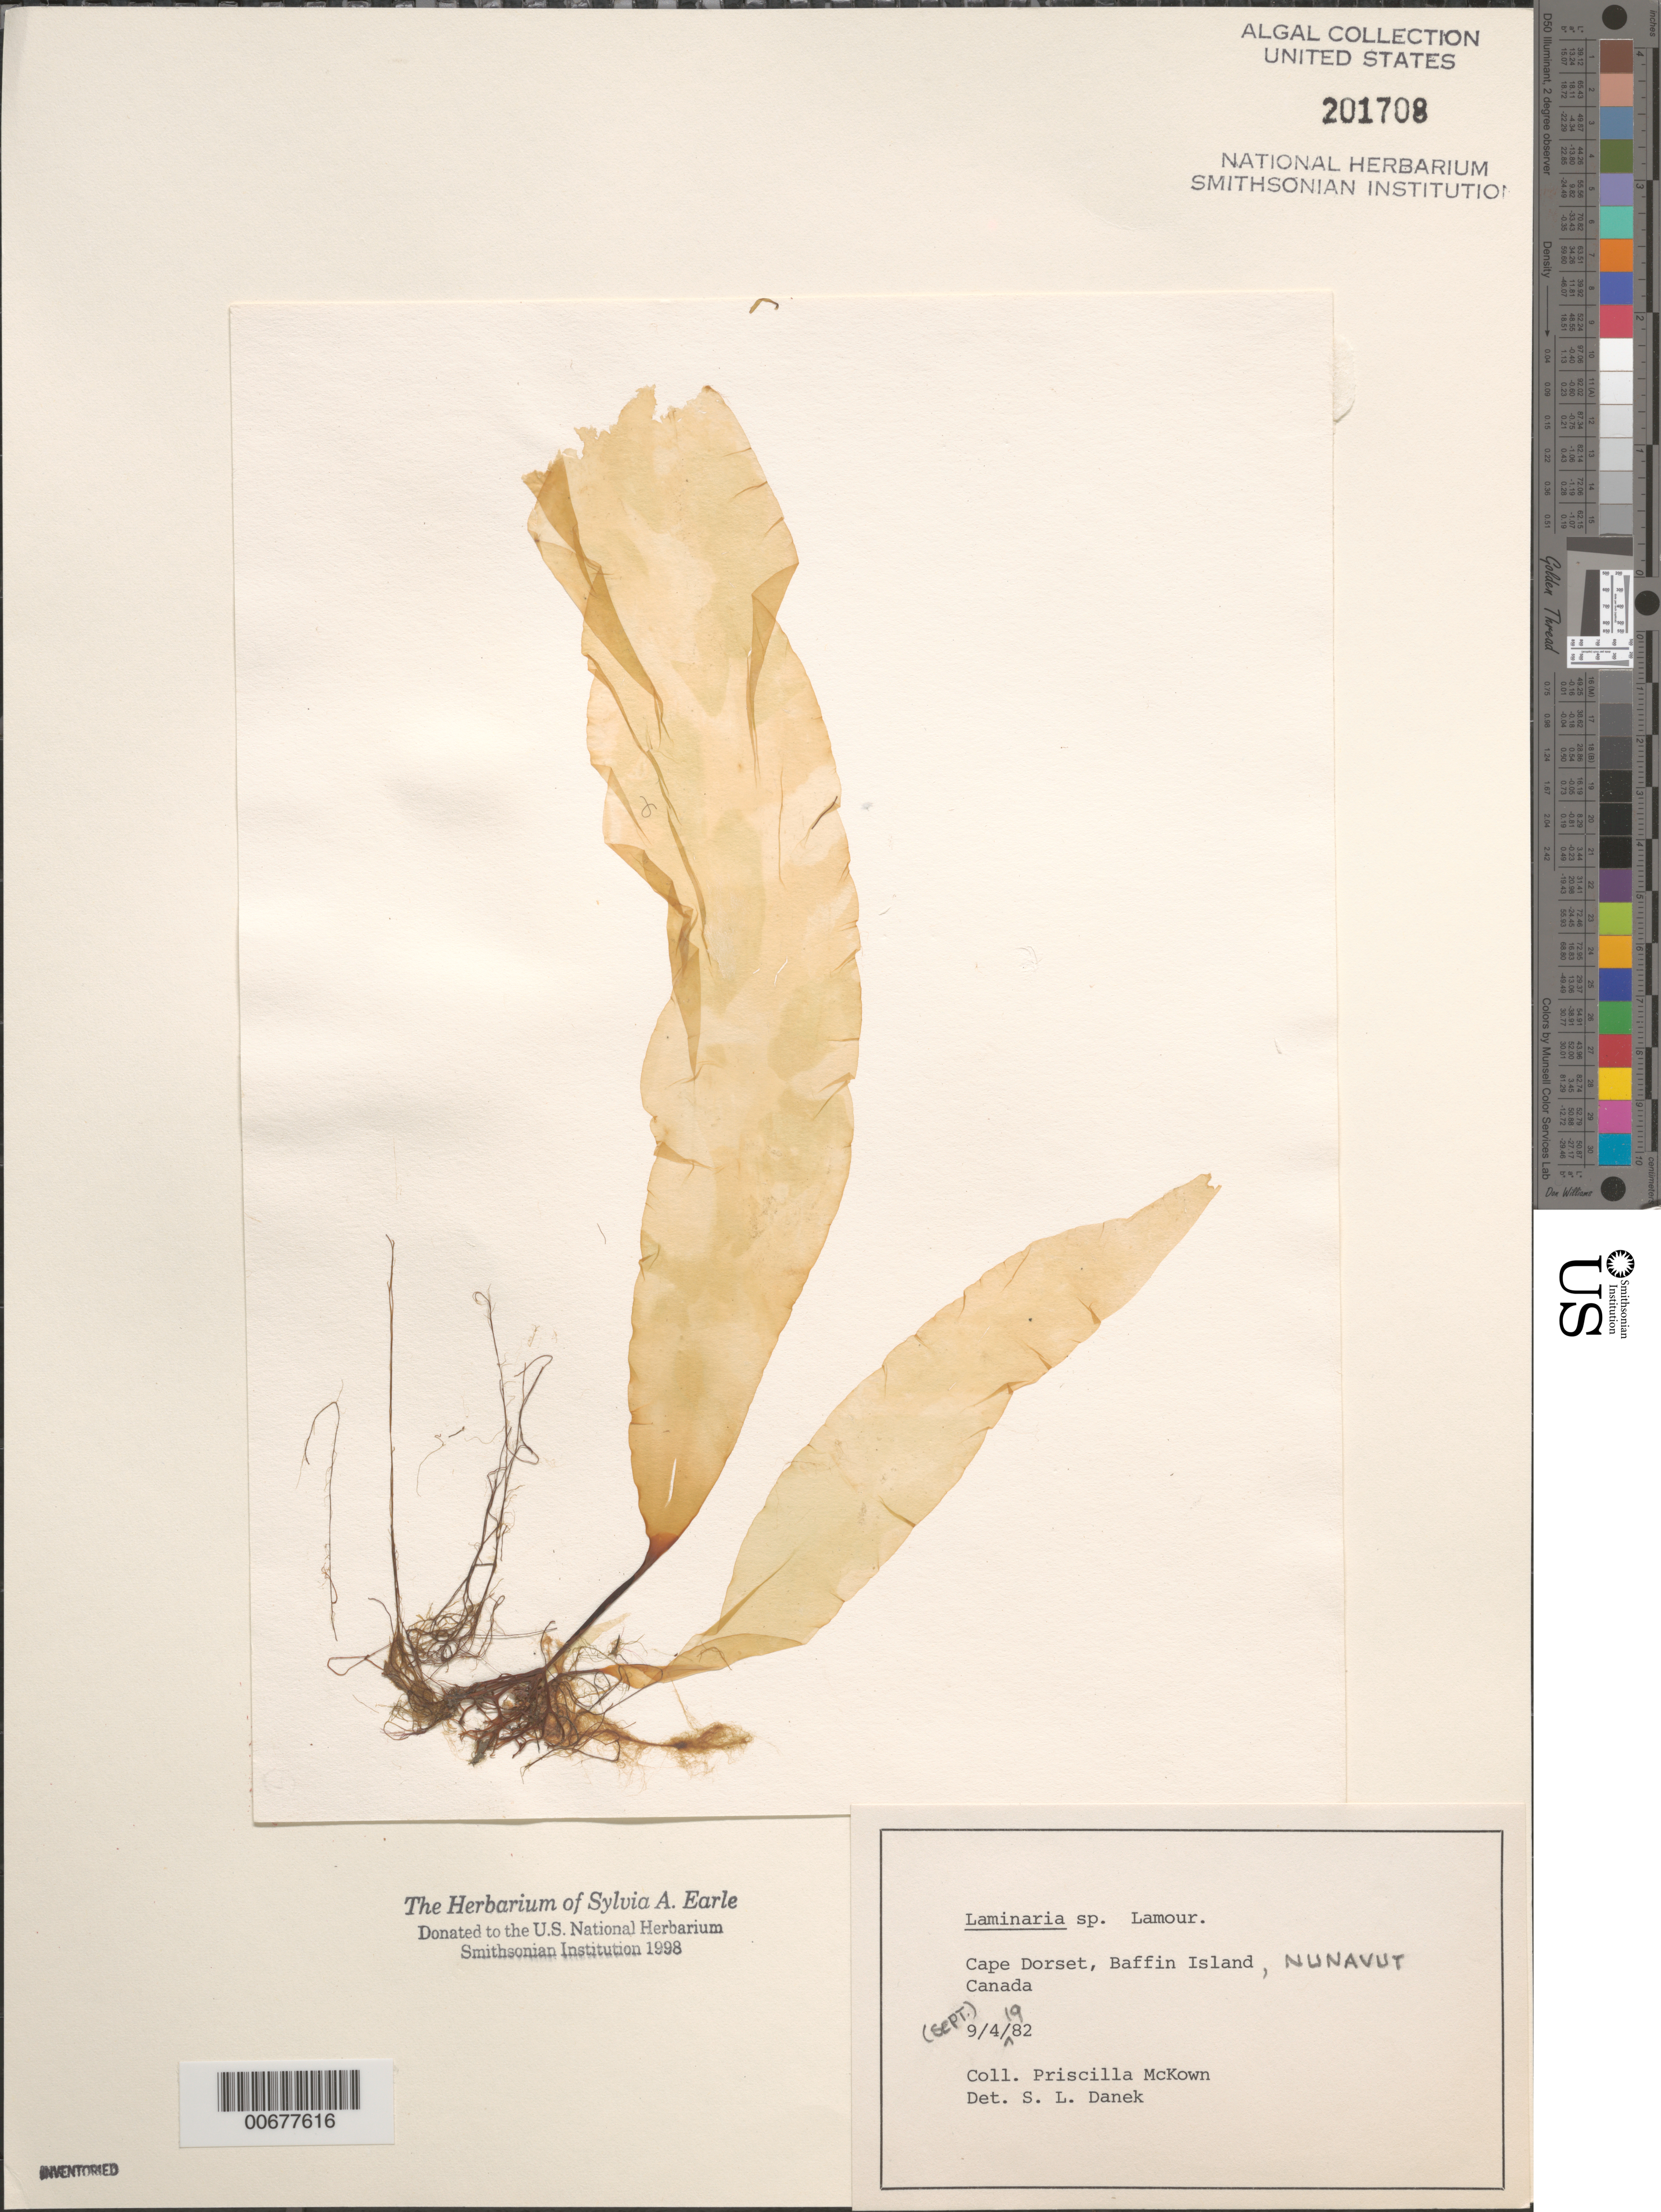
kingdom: Chromista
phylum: Ochrophyta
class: Phaeophyceae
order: Laminariales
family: Laminariaceae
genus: Laminaria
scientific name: Laminaria sp.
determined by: Danek, S. L.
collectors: P. McKown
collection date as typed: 04 Sep 1982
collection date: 1982-09-04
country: Canada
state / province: Nunavut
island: Baffin Island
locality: Cape Dorset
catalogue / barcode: US 201708